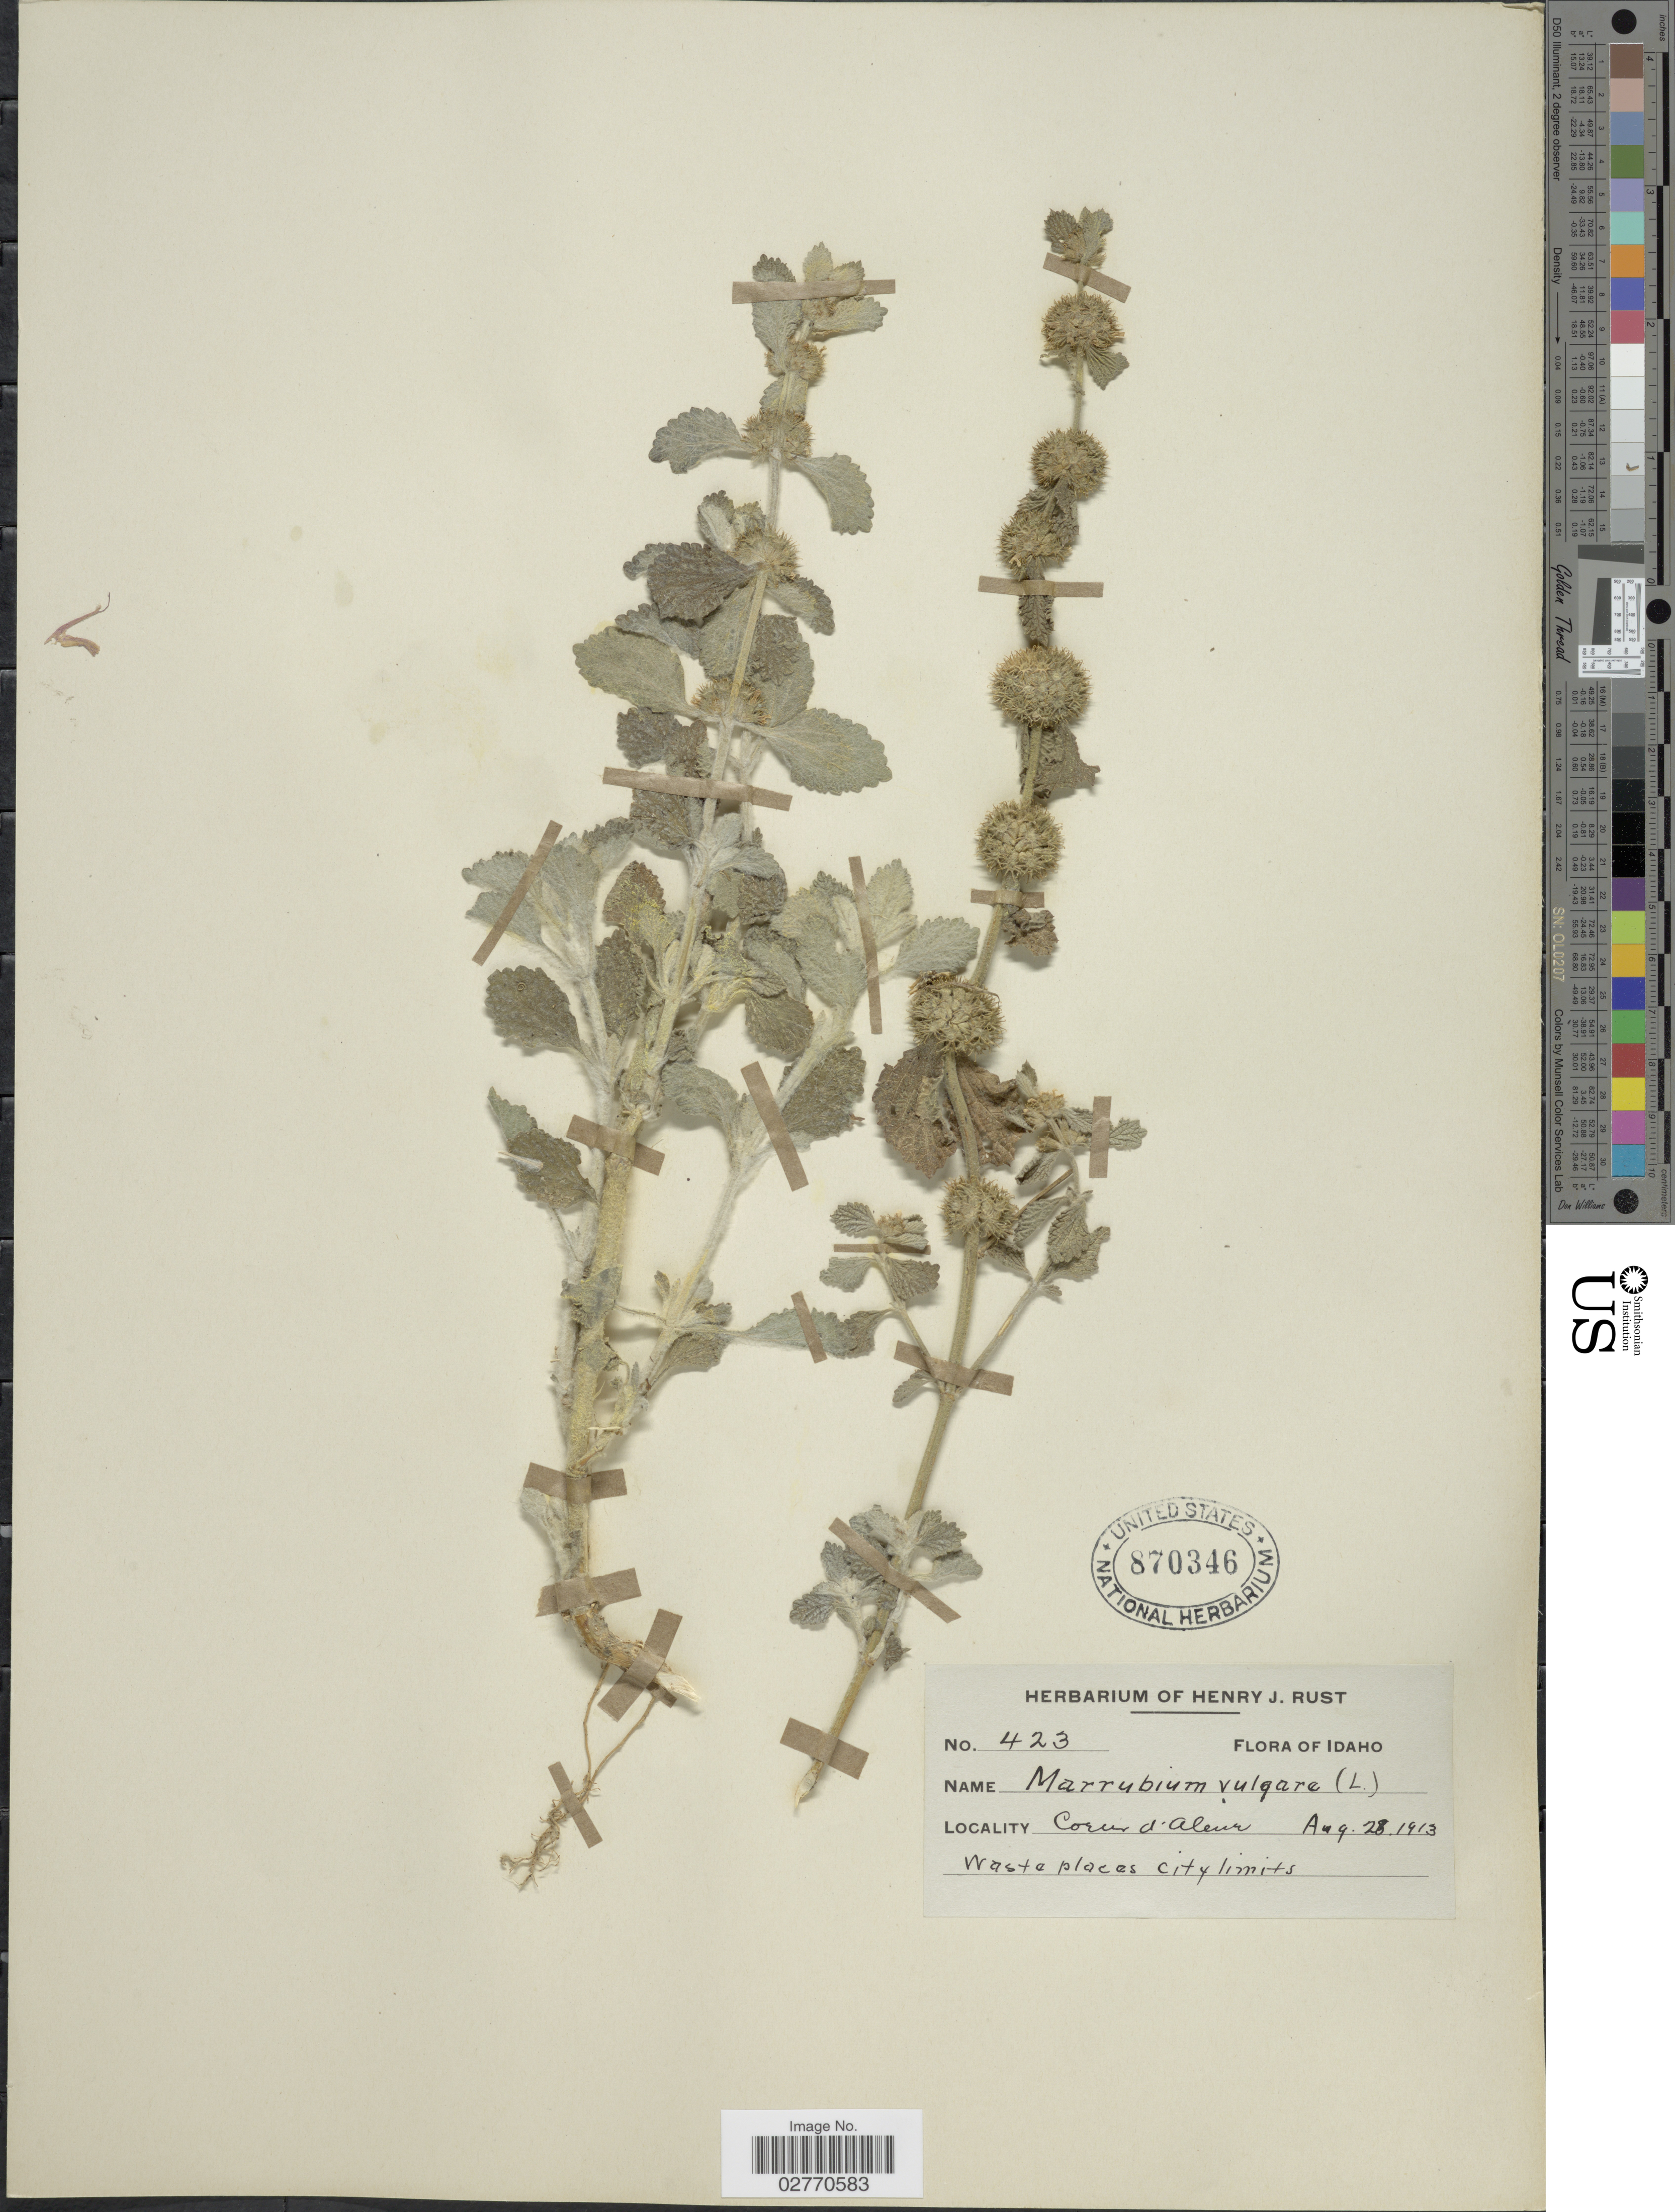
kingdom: Plantae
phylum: Tracheophyta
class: Magnoliopsida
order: Lamiales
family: Lamiaceae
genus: Marrubium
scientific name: Marrubium vulgare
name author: L.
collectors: ex herb. Henry J. Rust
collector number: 423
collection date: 1913-08-28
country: United States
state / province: Idaho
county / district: Kootenai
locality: Coeur d'Alene.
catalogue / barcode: US 870346